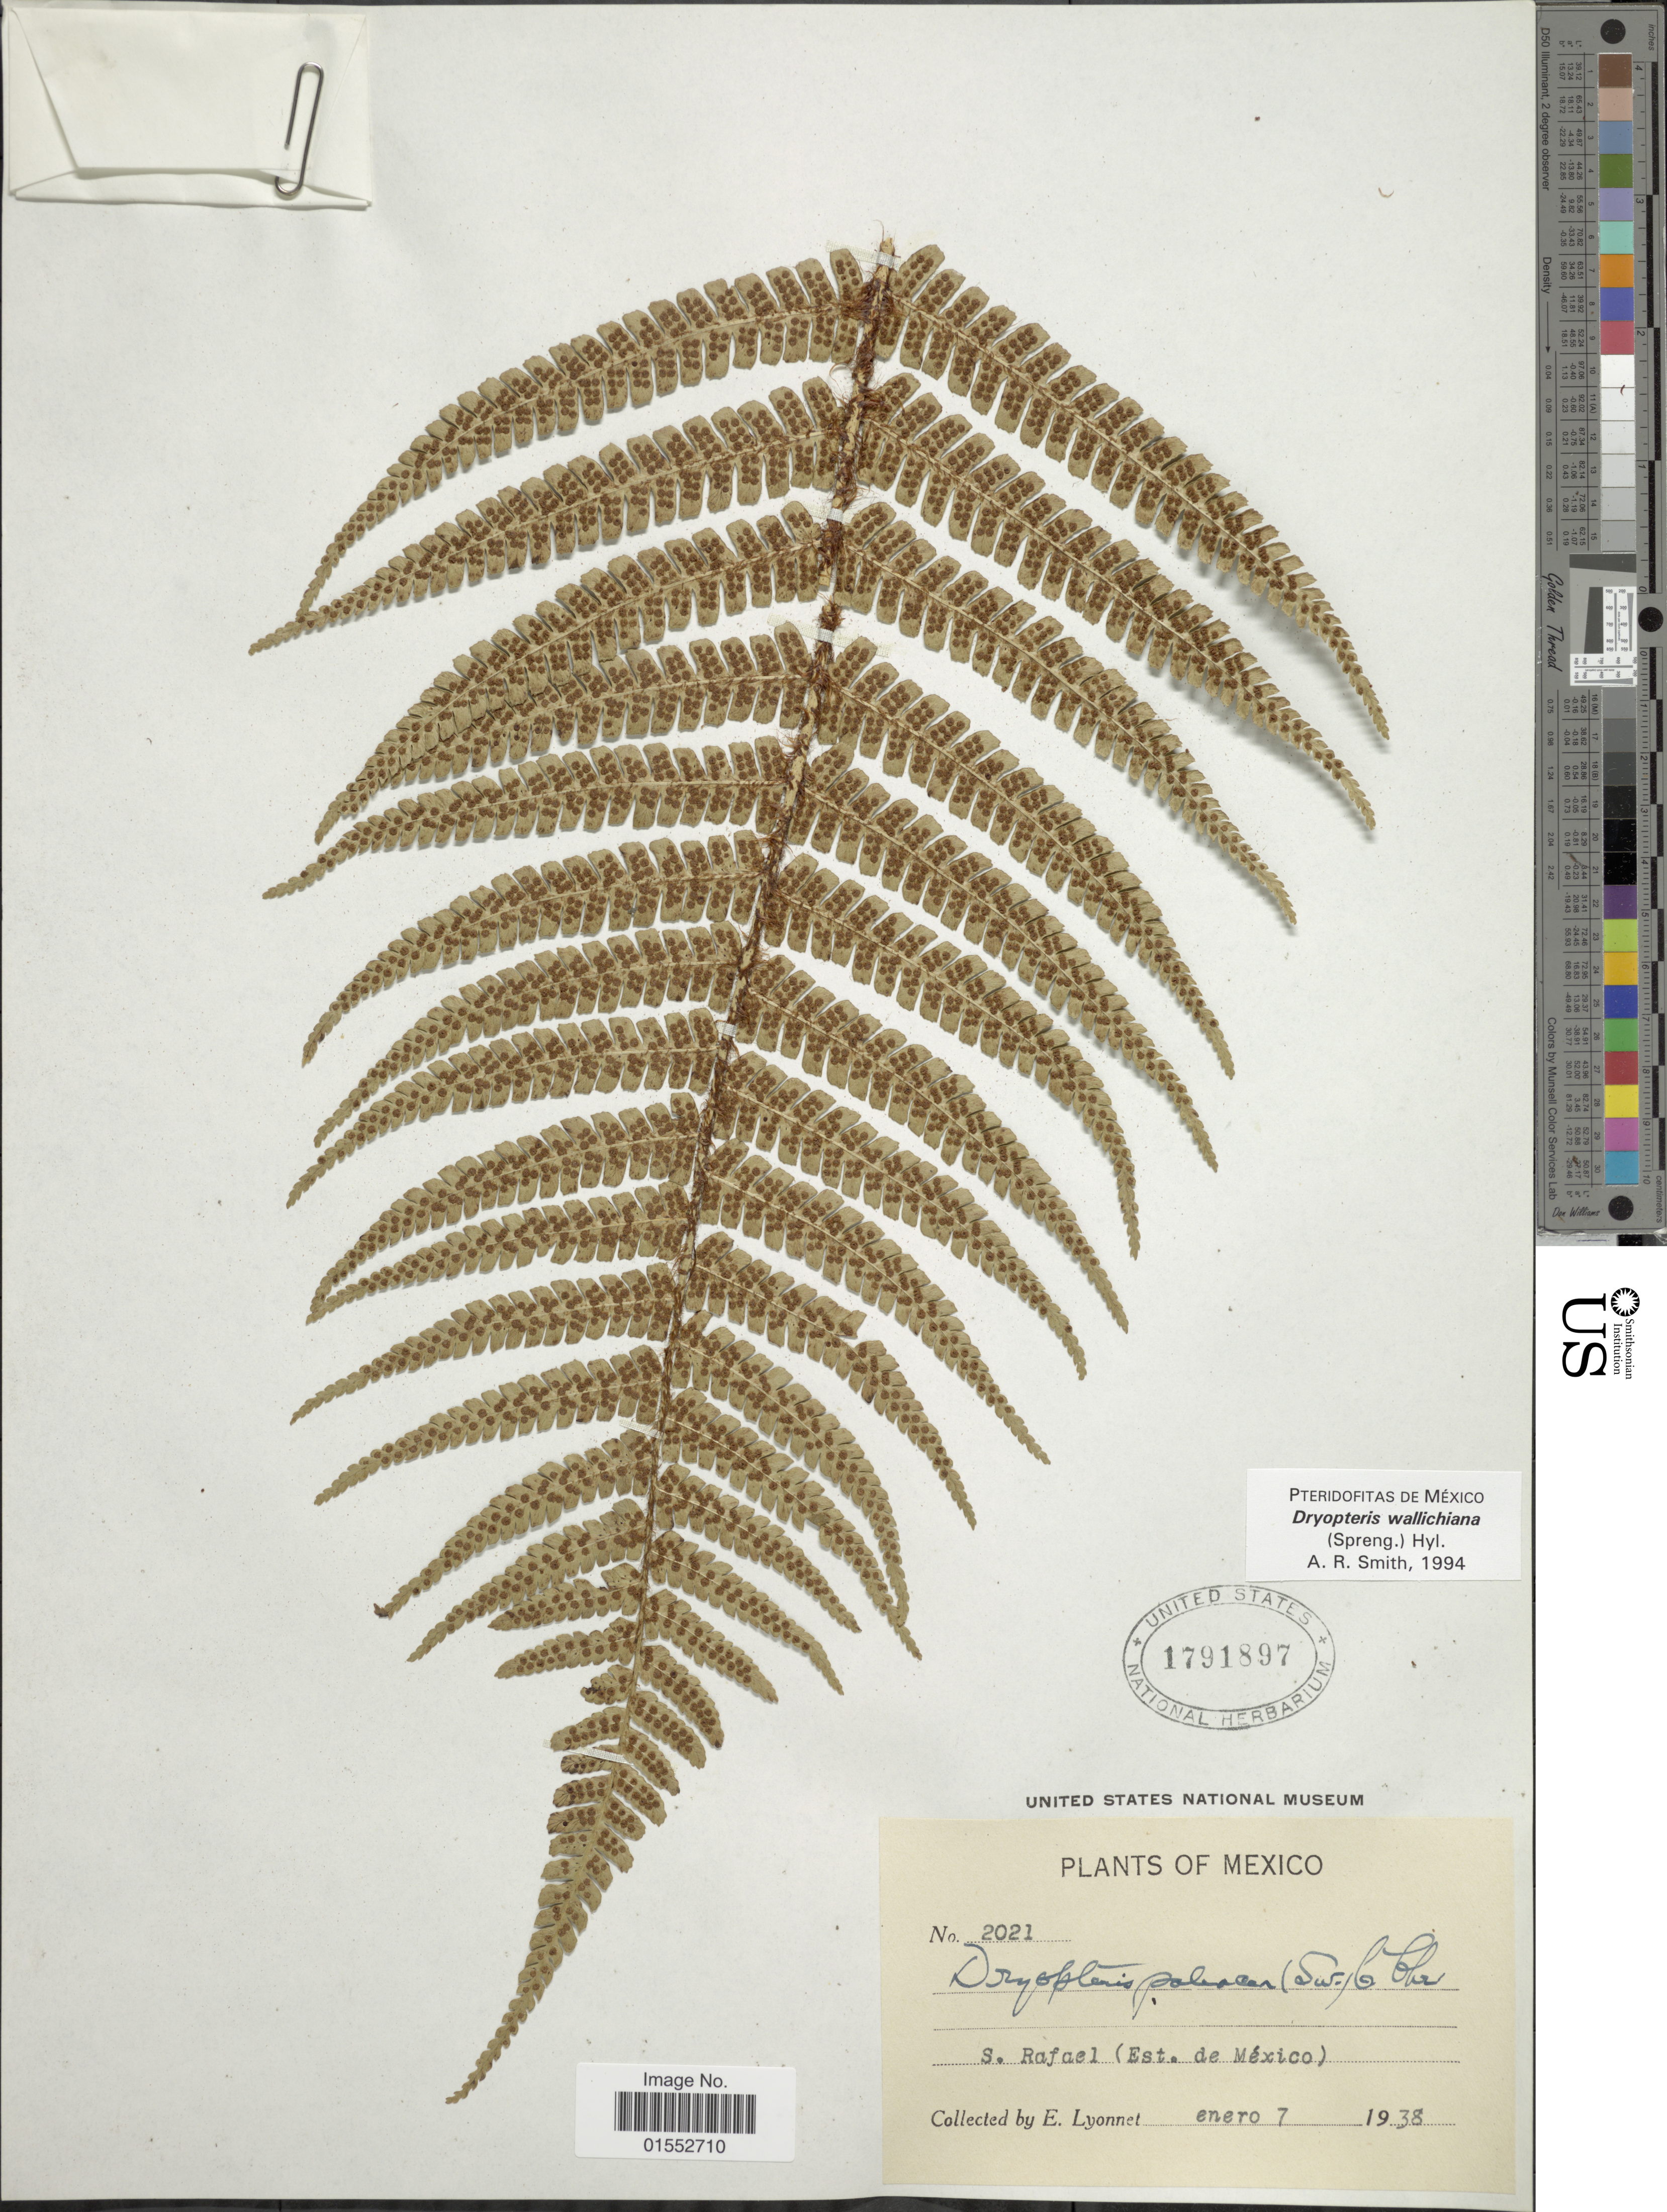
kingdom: Plantae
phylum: Tracheophyta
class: Polypodiopsida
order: Polypodiales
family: Dryopteridaceae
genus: Dryopteris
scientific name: Dryopteris wallichiana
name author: (Spreng.) Hyl.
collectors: E. Lyonnet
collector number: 2021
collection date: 1938-01-07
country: Mexico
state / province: México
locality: S. Rafael (Est. de México)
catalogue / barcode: US 1791897